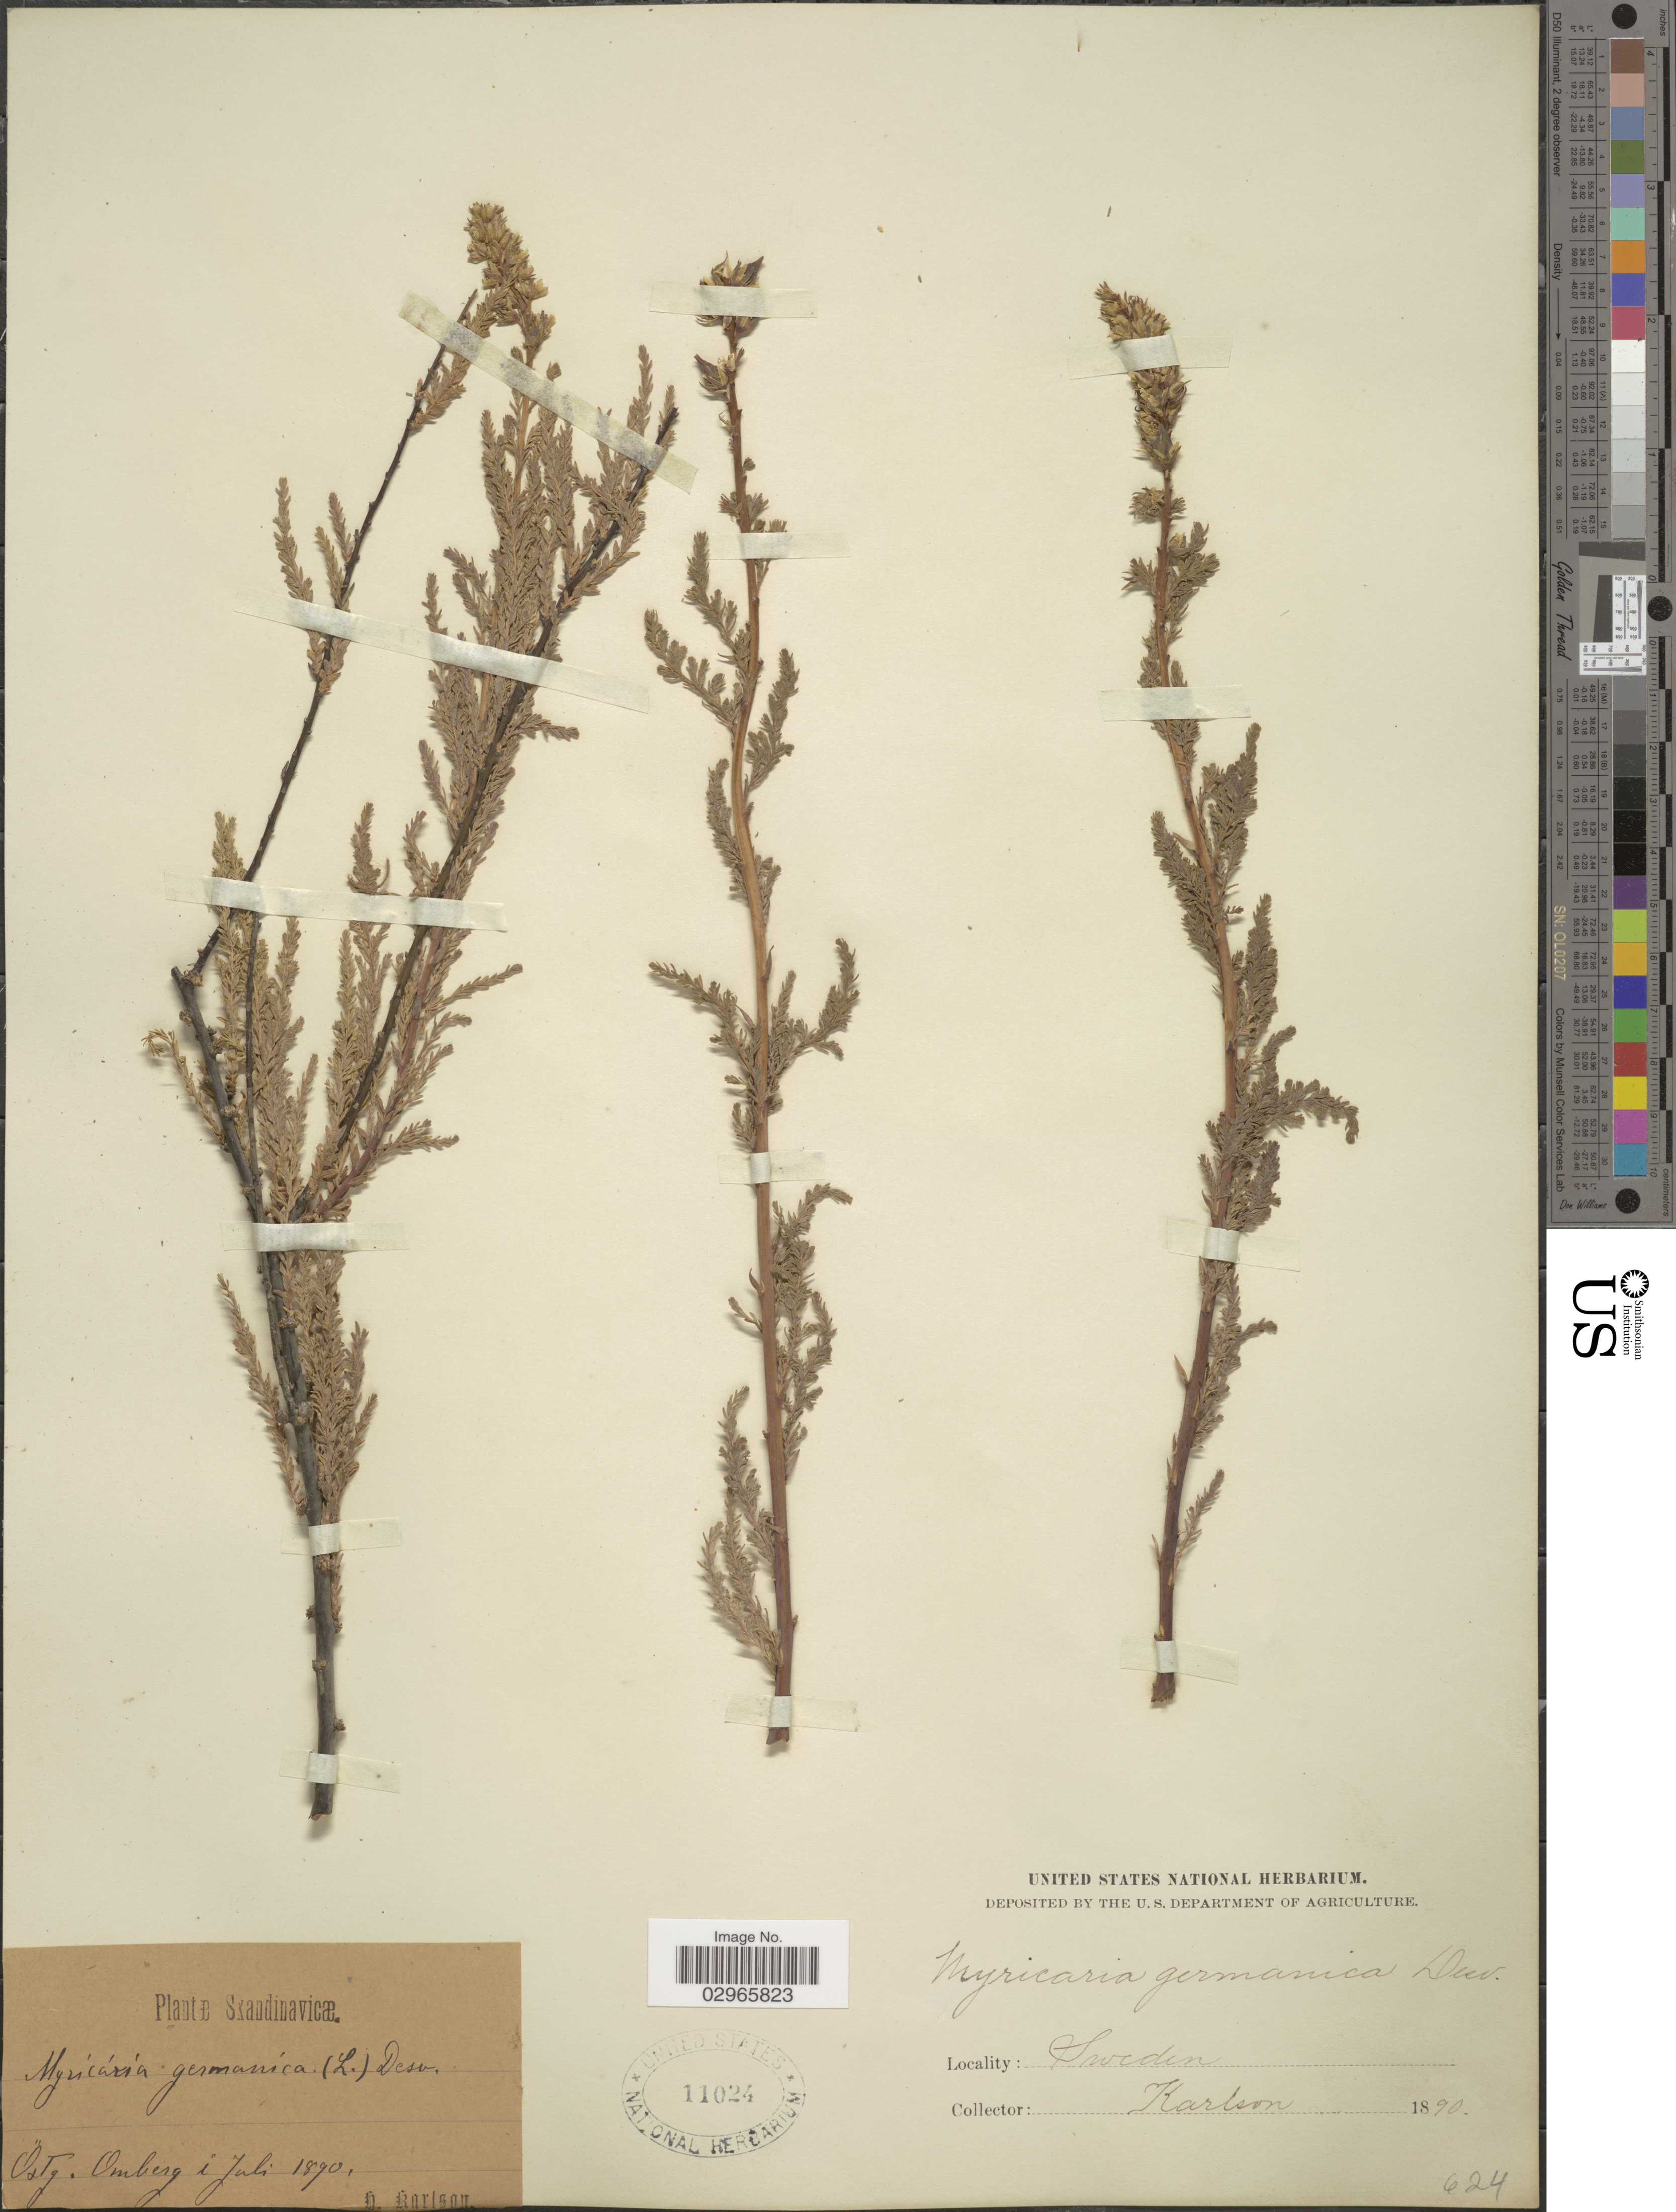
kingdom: Plantae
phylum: Tracheophyta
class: Magnoliopsida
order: Caryophyllales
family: Tamaricaceae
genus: Myricaria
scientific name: Myricaria germanica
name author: (L.) Desv.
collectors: Karlson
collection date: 1890-07-01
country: Sweden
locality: Skandinavicæ. Östg. Omberg.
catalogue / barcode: US 11024